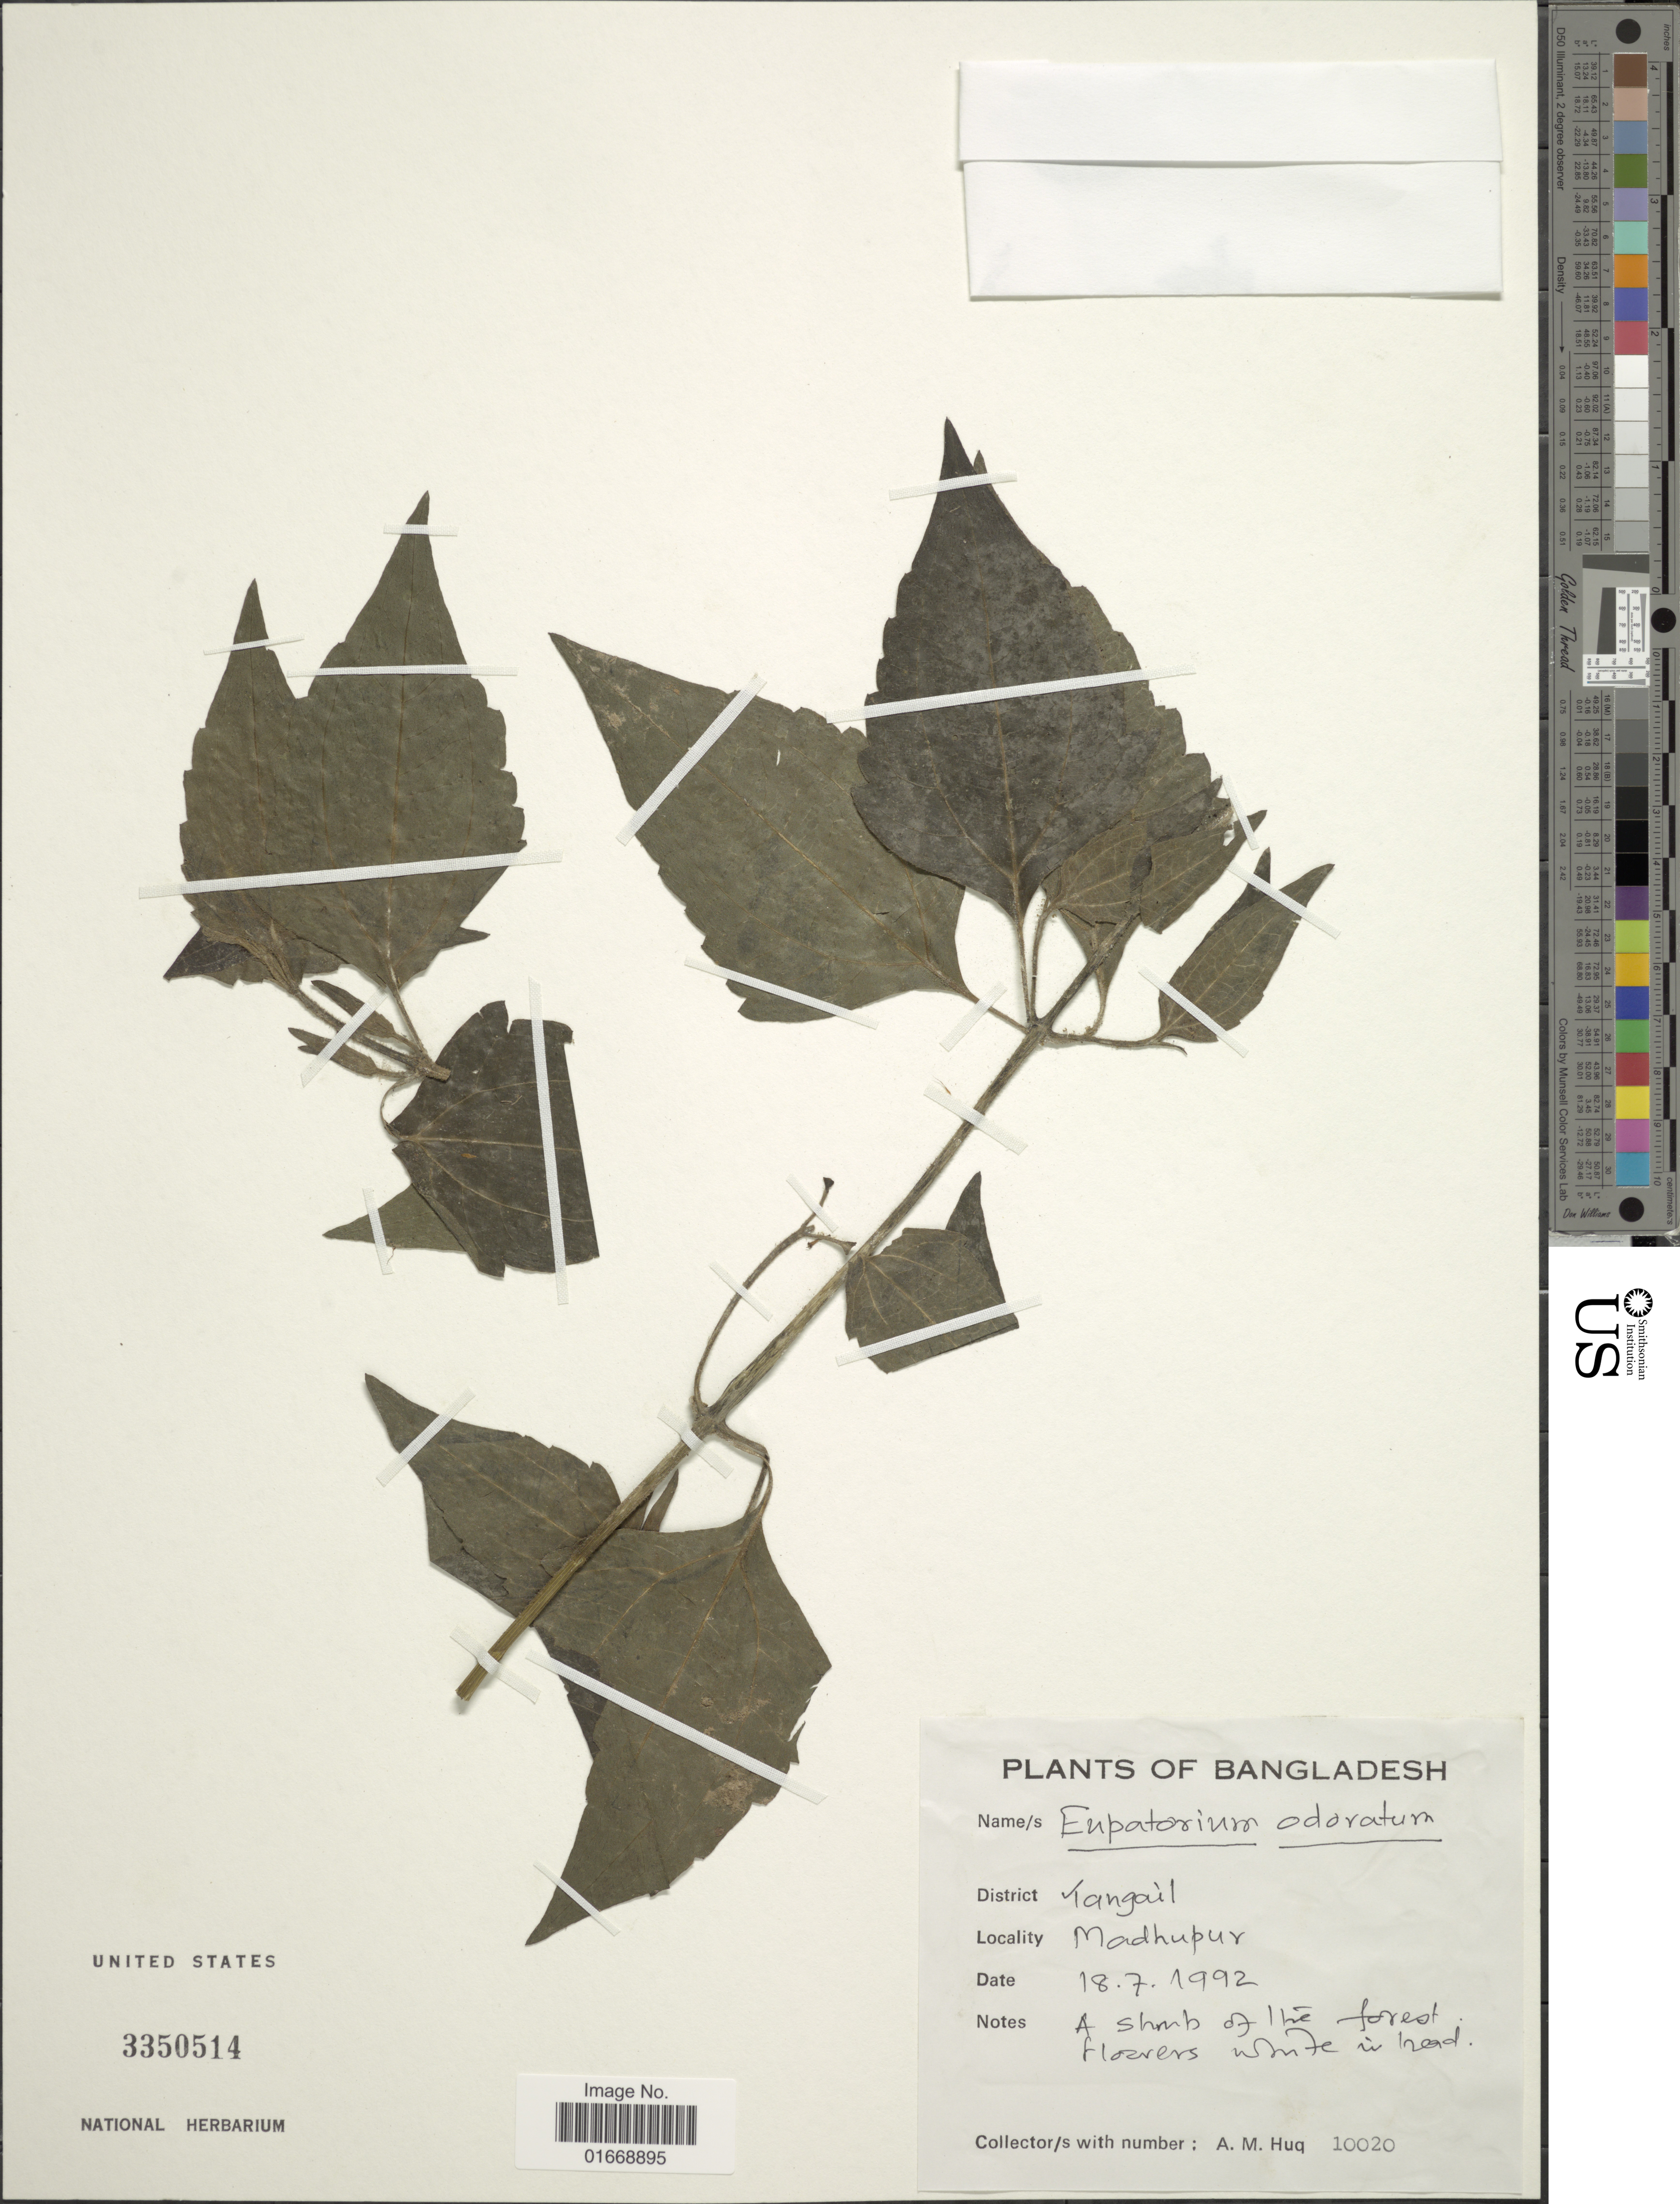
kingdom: Plantae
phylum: Tracheophyta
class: Magnoliopsida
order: Asterales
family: Asteraceae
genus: Chromolaena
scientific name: Chromolaena odorata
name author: (L.) R.M. King & H. Rob.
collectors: A. M. Huq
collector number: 10020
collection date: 1992-07-18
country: Bangladesh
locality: District Tangail, Madhupur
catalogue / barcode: US 3350514